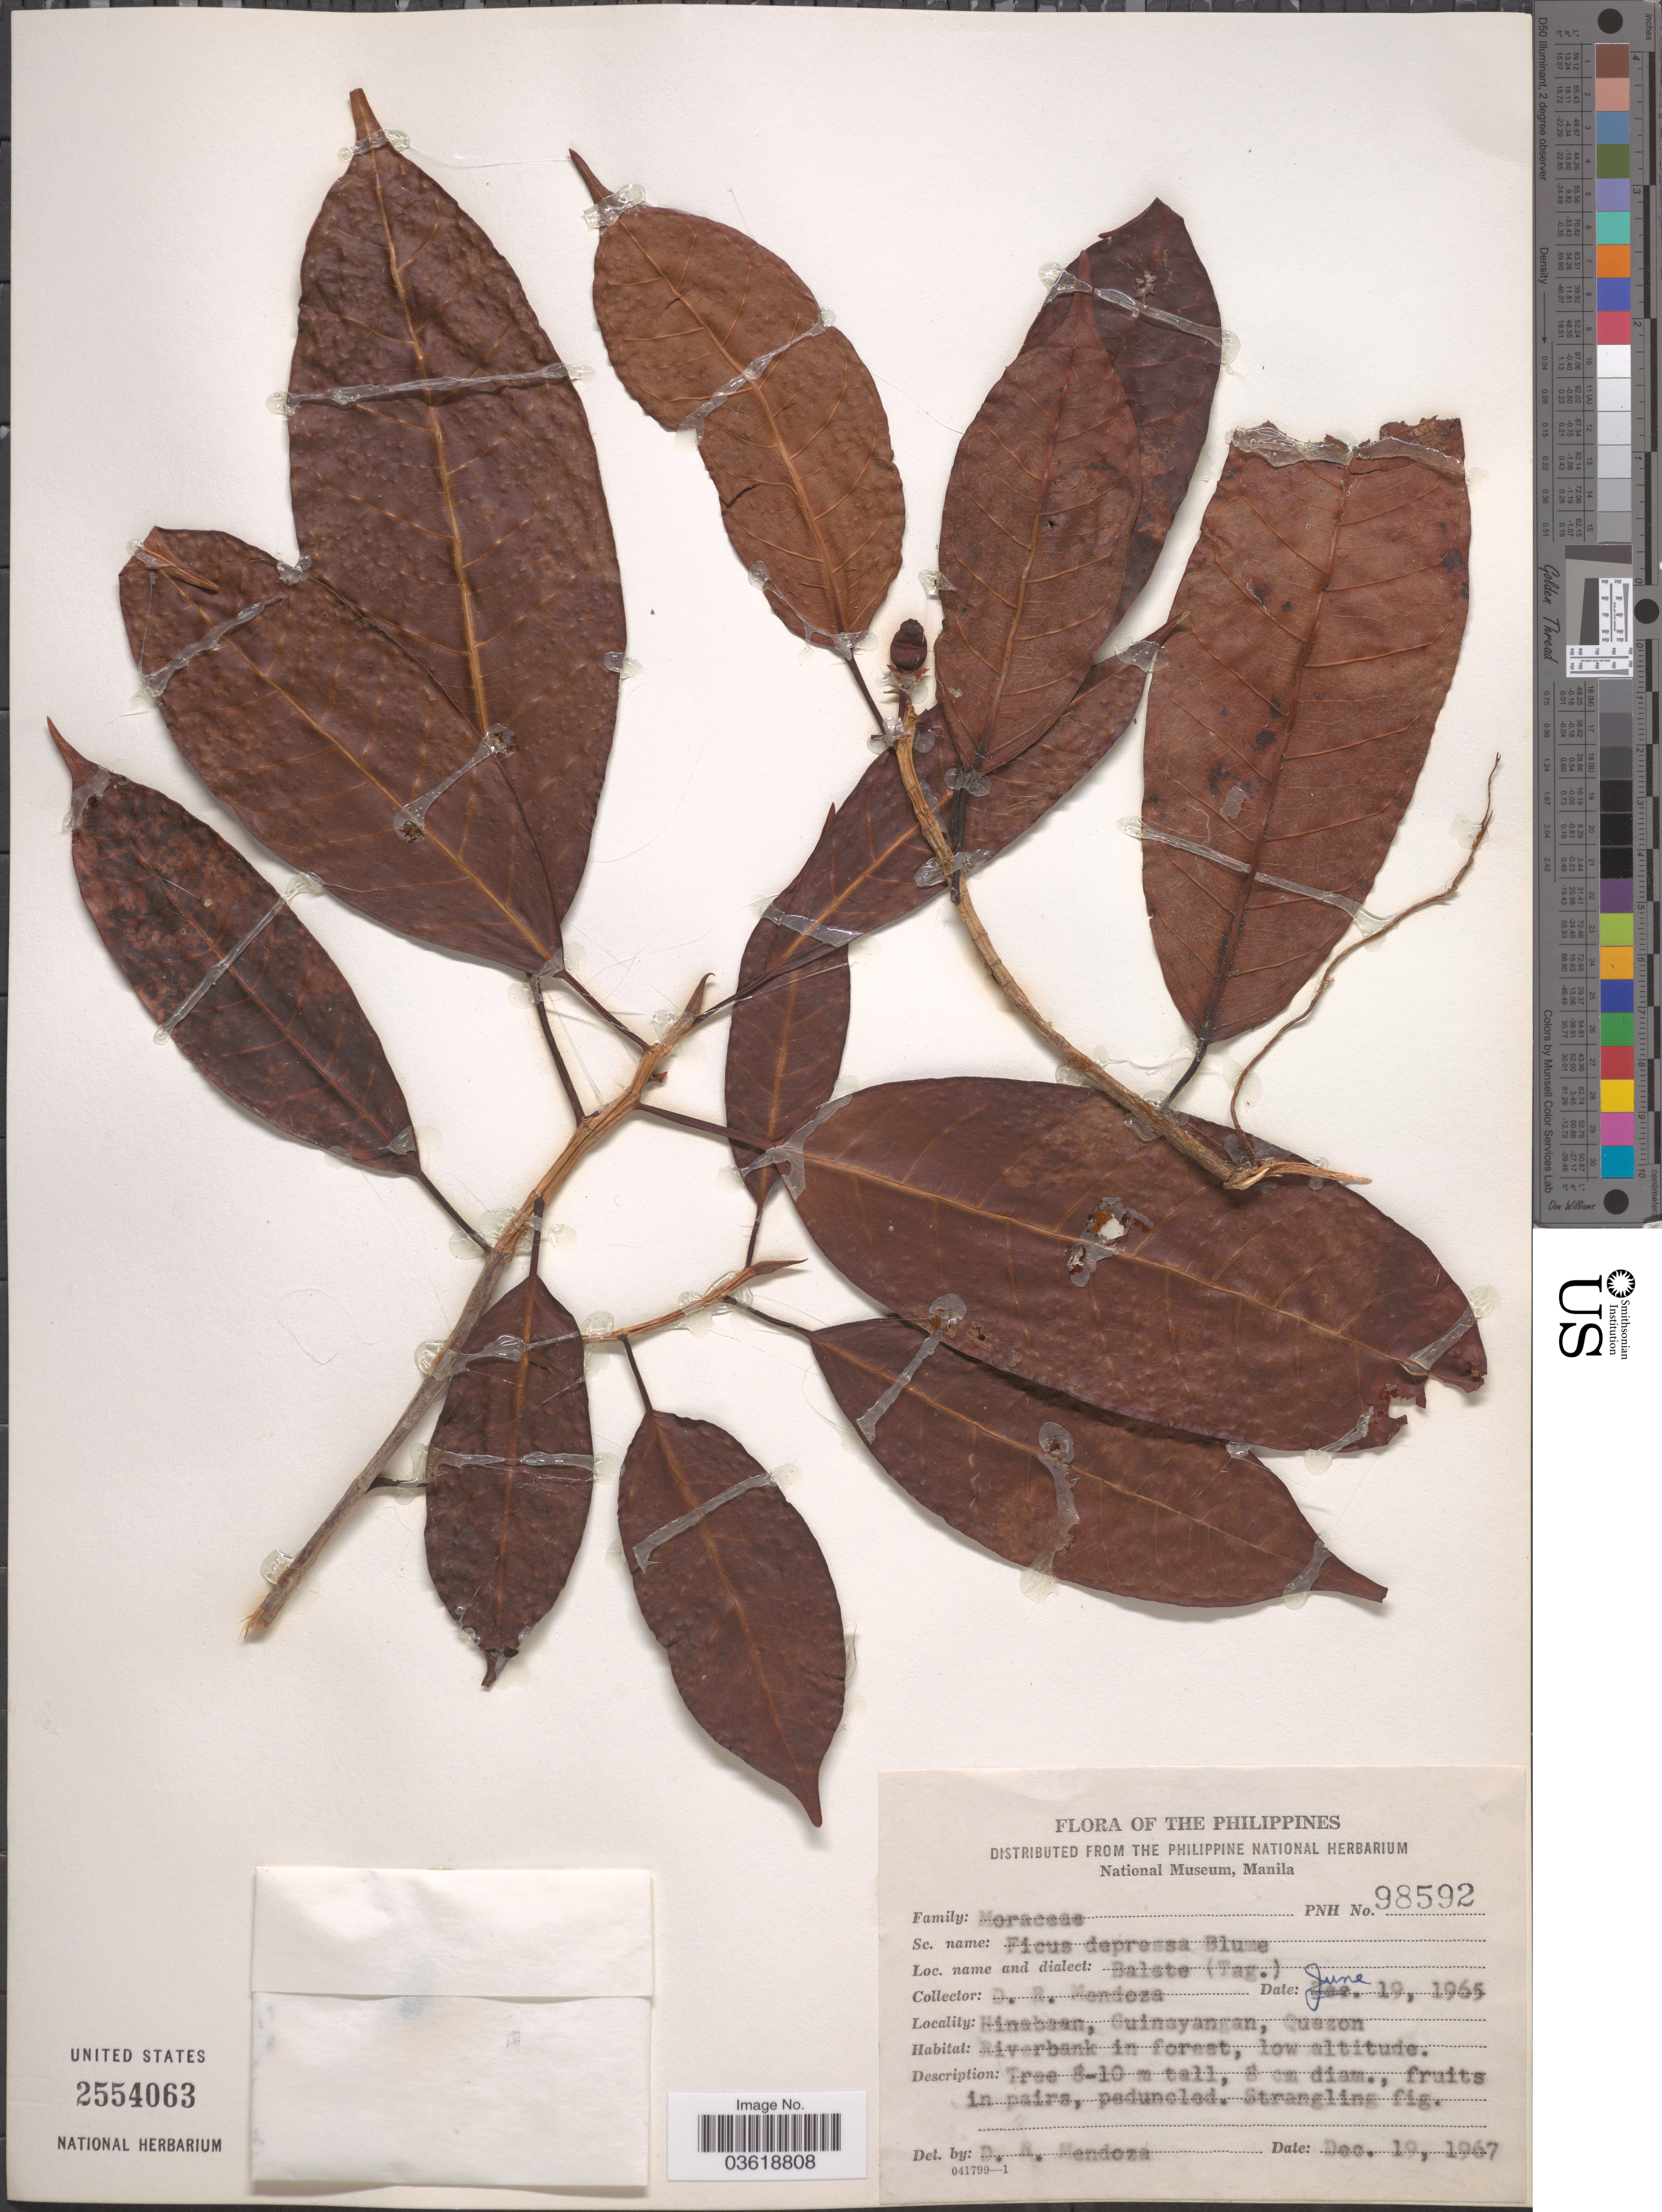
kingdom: Plantae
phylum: Tracheophyta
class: Magnoliopsida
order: Rosales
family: Moraceae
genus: Ficus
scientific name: Ficus depressa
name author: Blume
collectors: D. Mendoza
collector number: PNH98592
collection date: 1967-12-19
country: Philippines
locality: Hinabaan, Guinayangan, Quezon.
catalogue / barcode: US 2554063